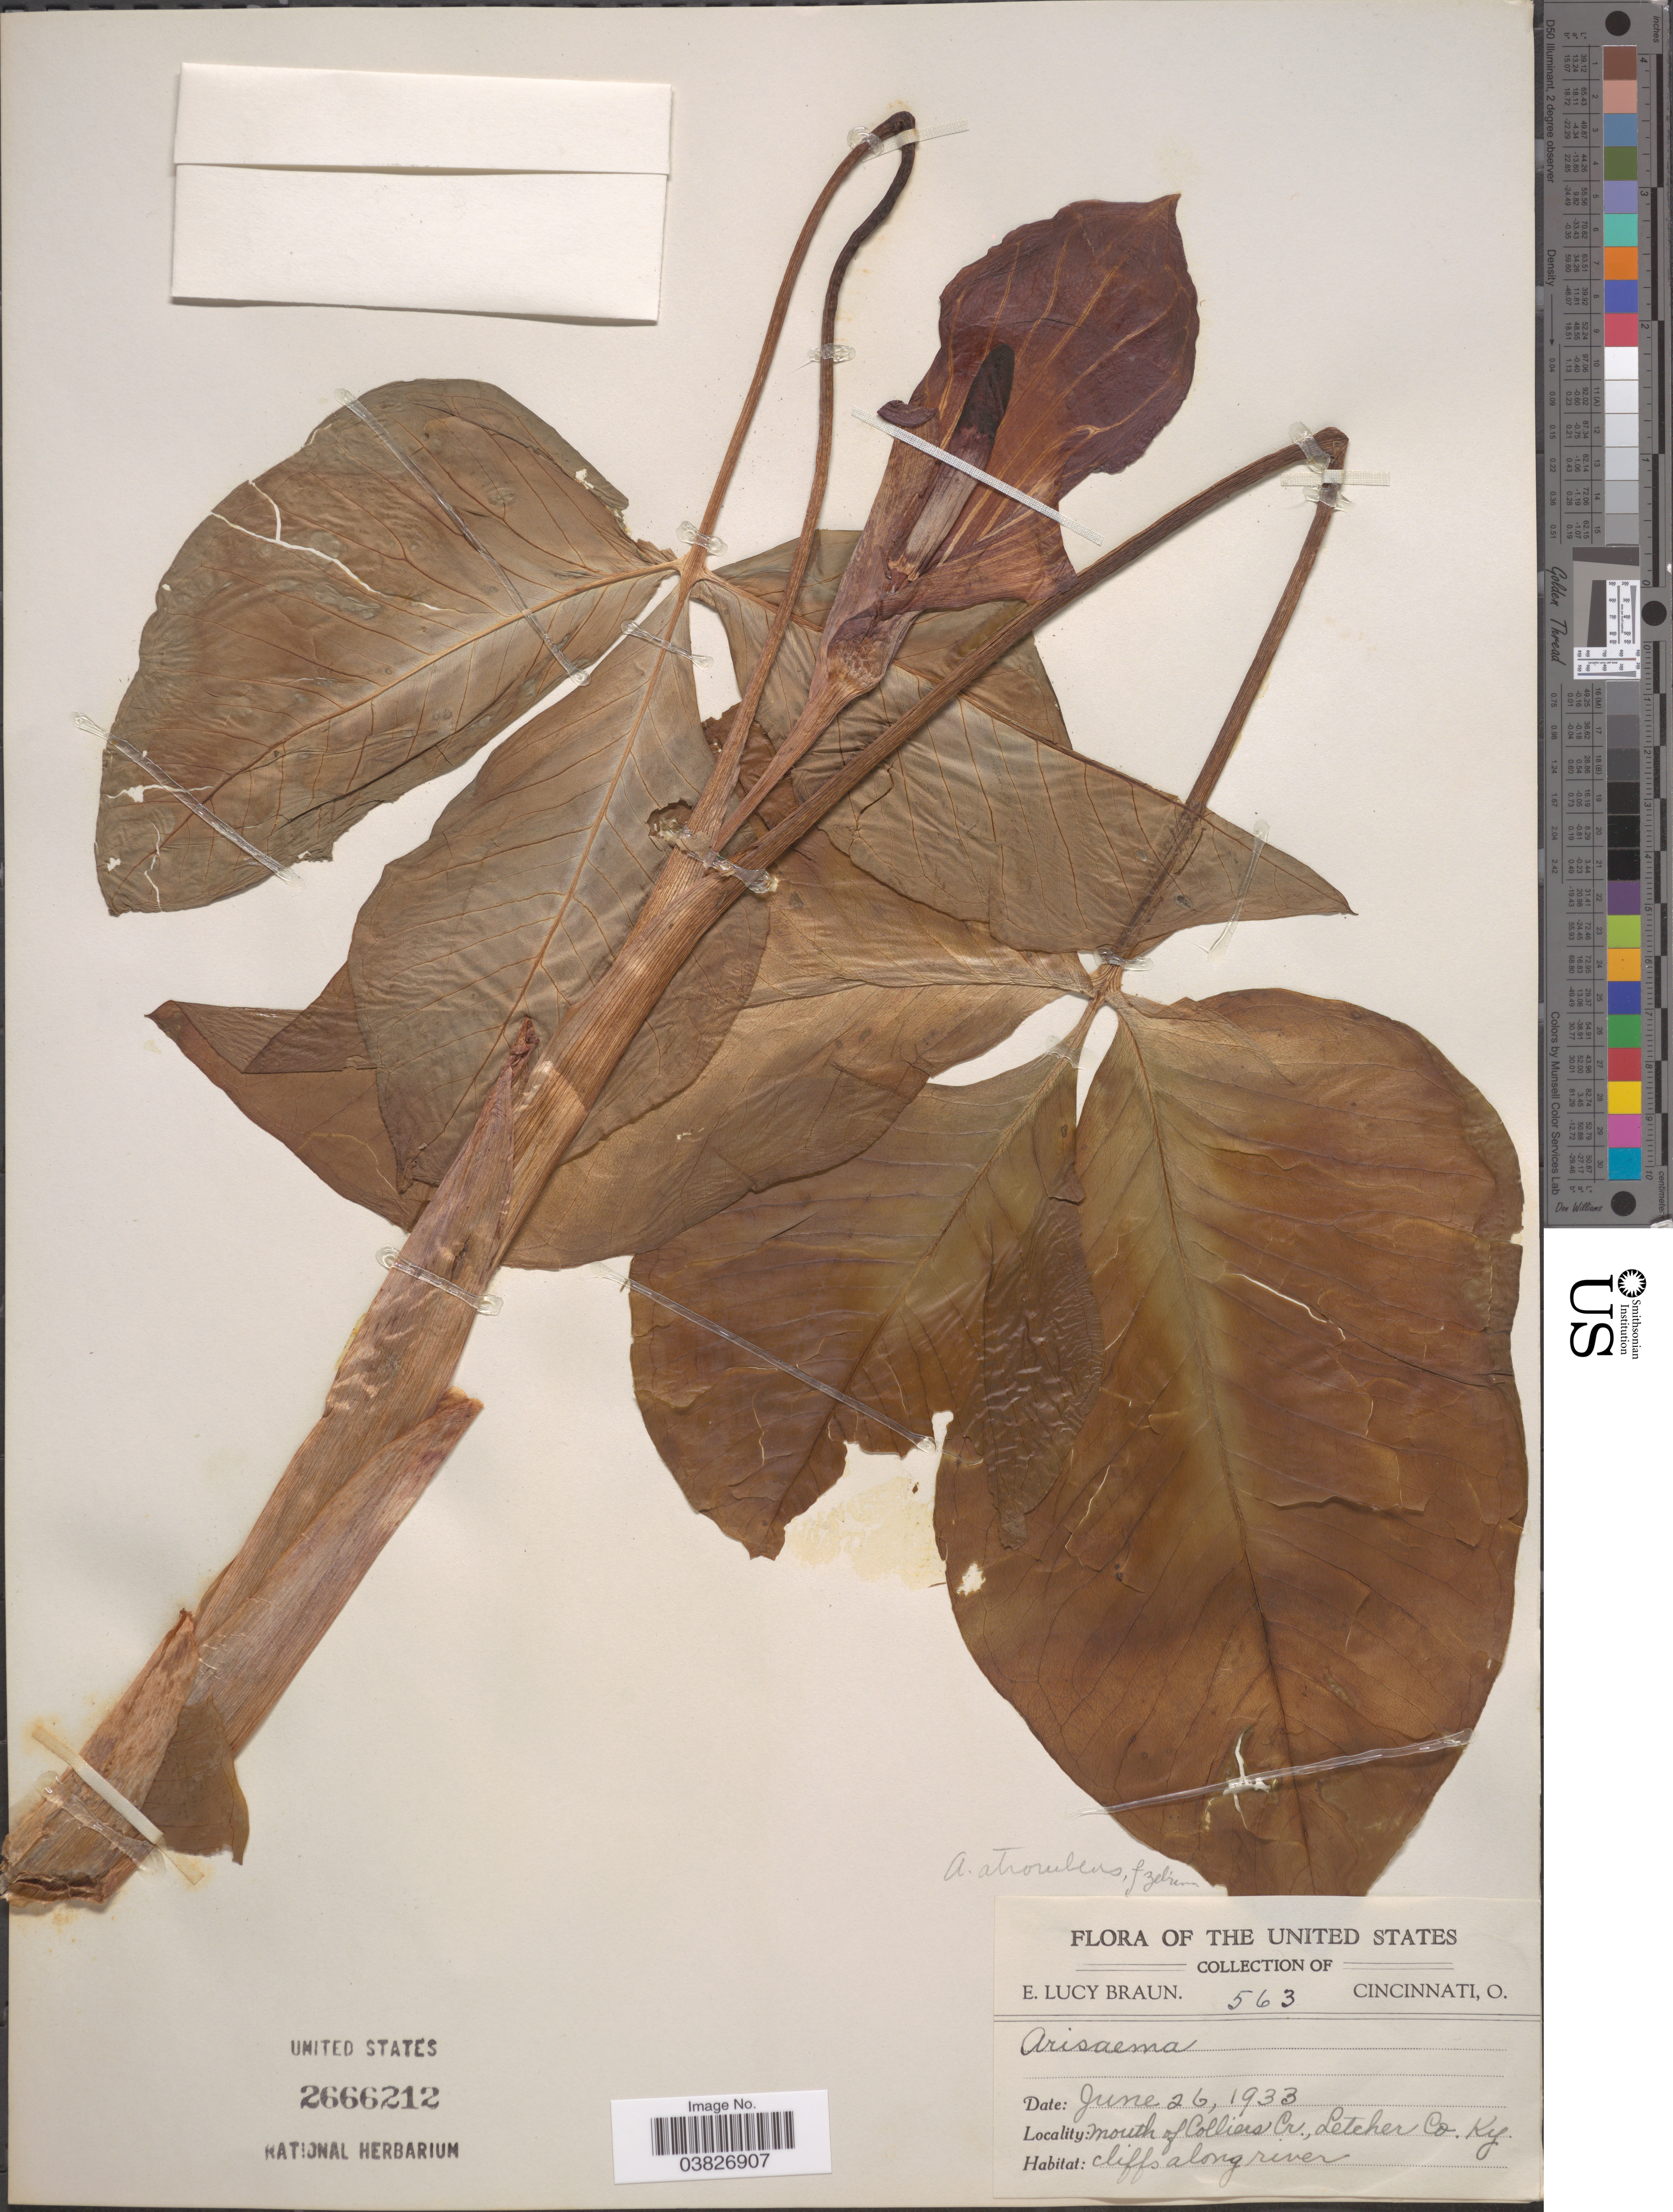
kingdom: Plantae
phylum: Tracheophyta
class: Liliopsida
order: Alismatales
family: Araceae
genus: Arisaema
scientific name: Arisaema atrorubens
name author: (Aiton) Blume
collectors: E. L. Braun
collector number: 563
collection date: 1933-06-26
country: United States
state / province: Kentucky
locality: Mouth of Colliers Cr., Letcher Co. Cliffs along river.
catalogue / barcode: US 2666212